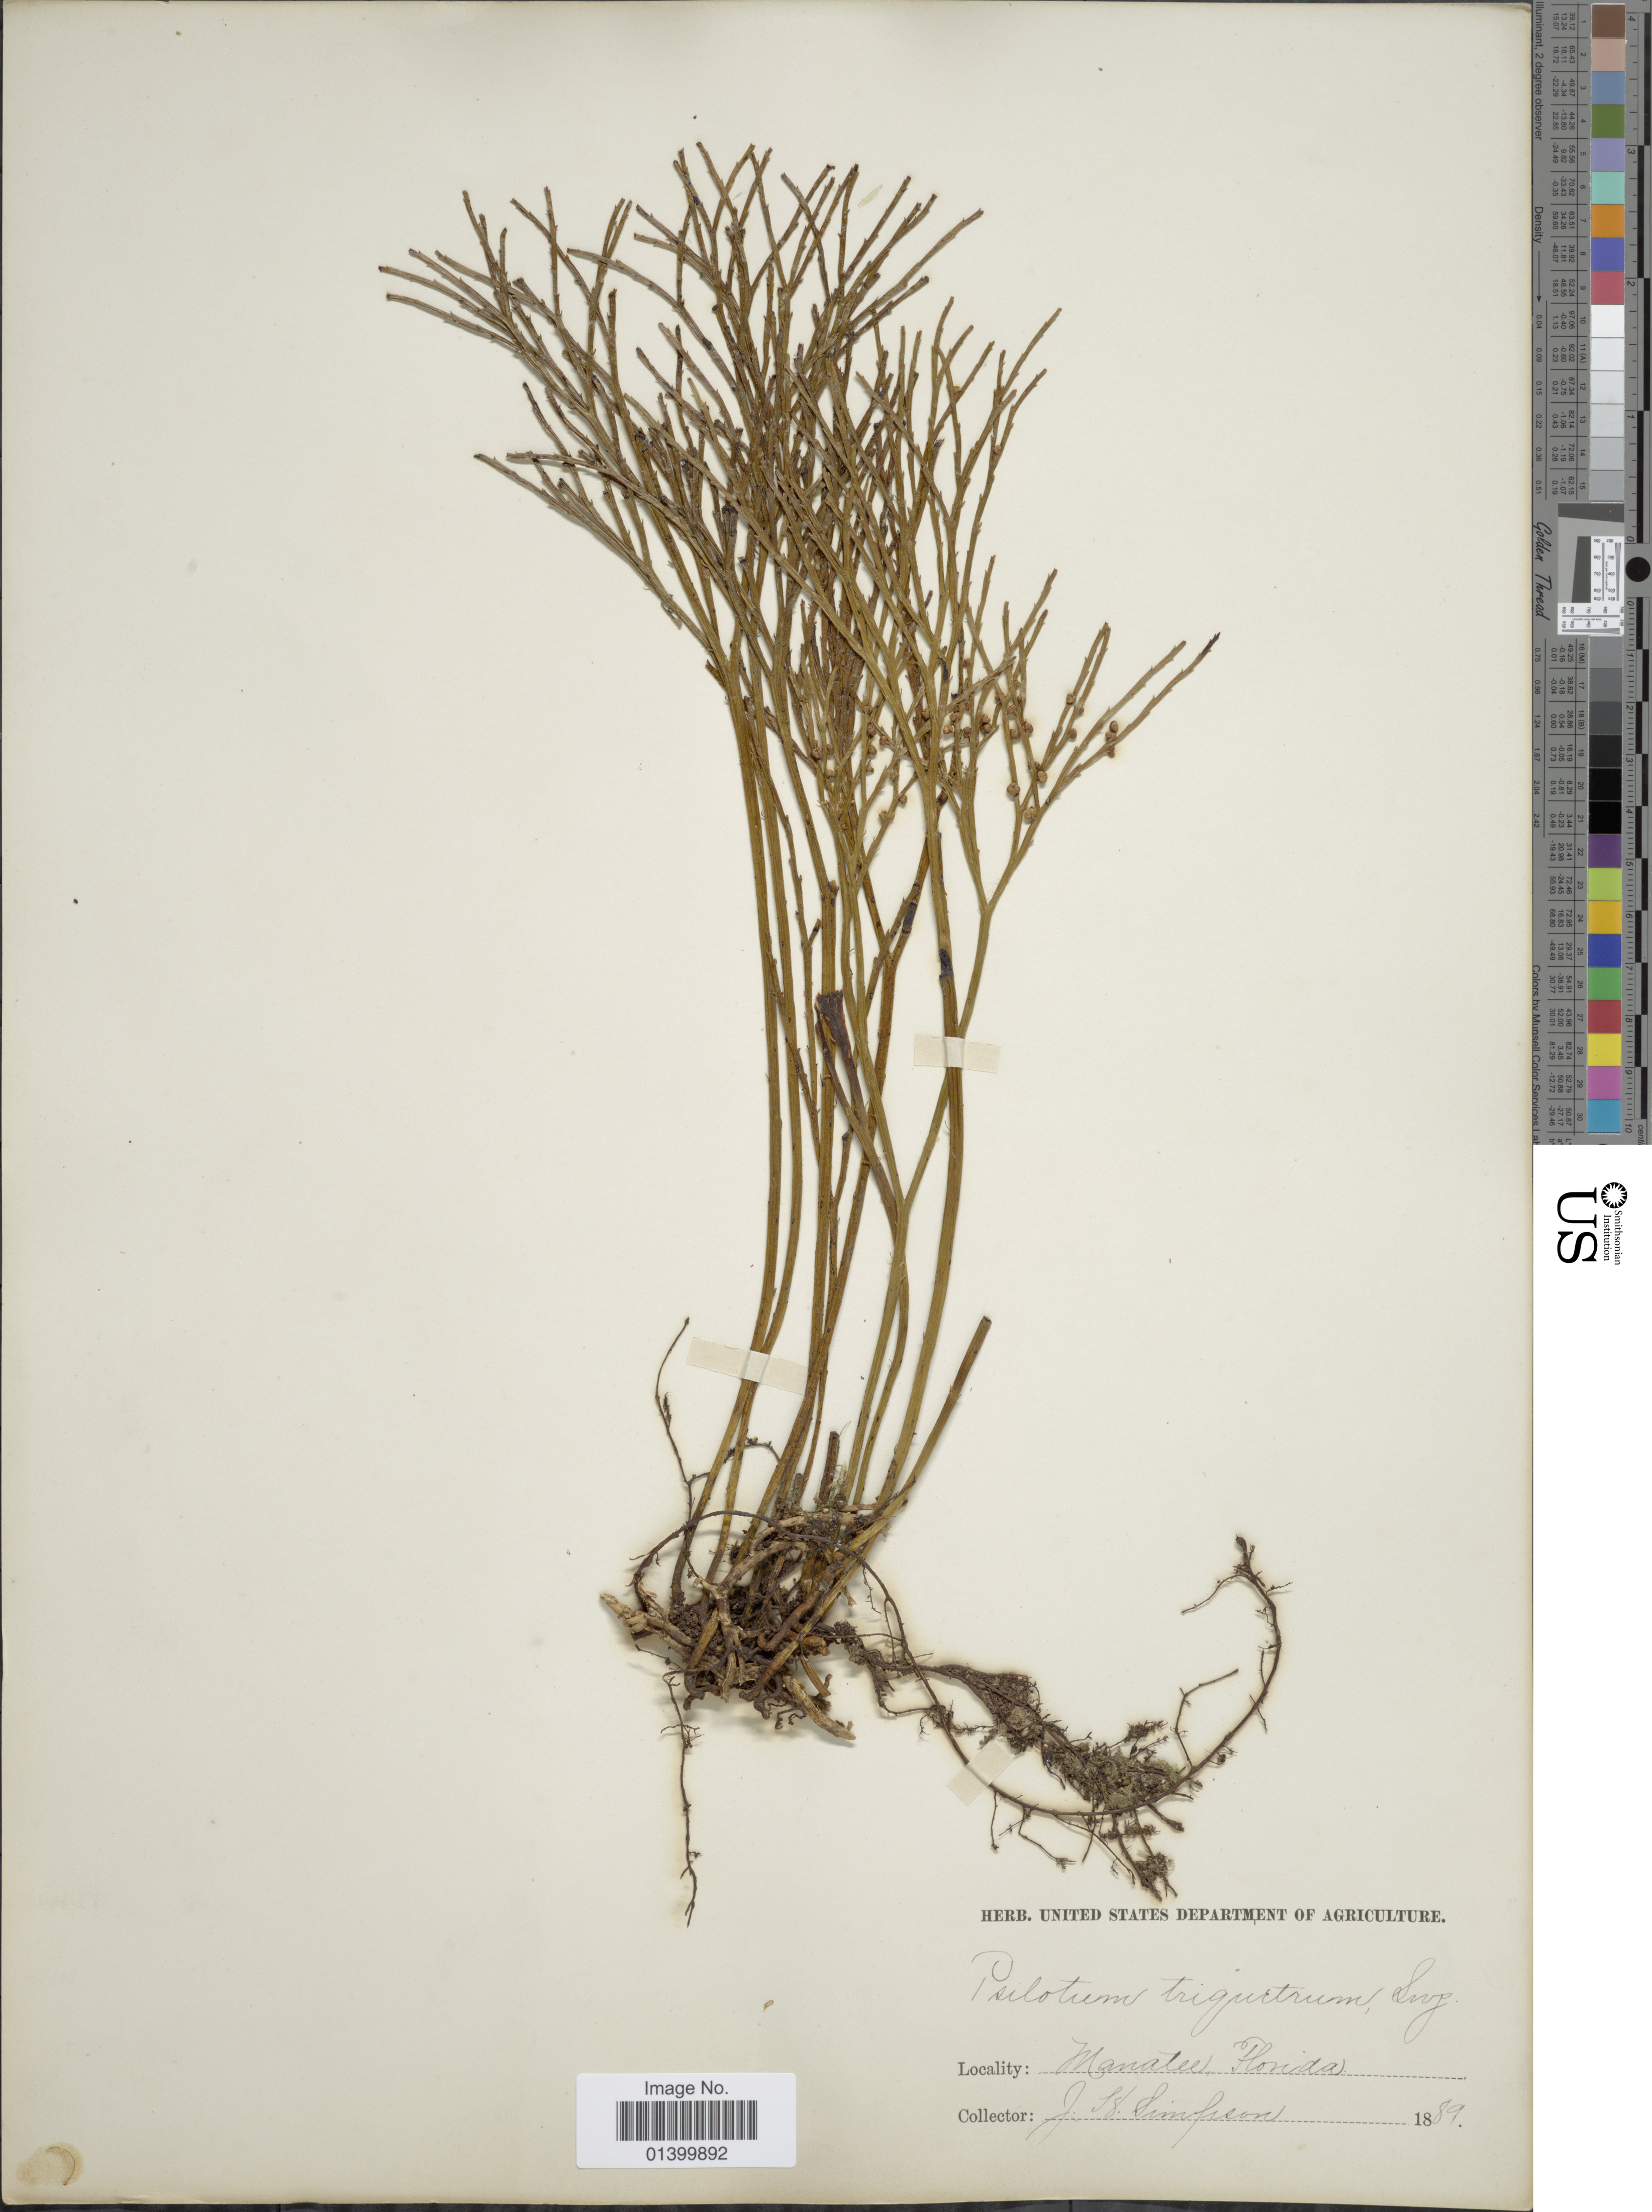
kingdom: Plantae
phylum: Tracheophyta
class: Polypodiopsida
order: Psilotales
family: Psilotaceae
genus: Psilotum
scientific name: Psilotum nudum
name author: (L.) P. Beauv.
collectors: J. H. Simpson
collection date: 1889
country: United States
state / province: Florida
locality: Manatee